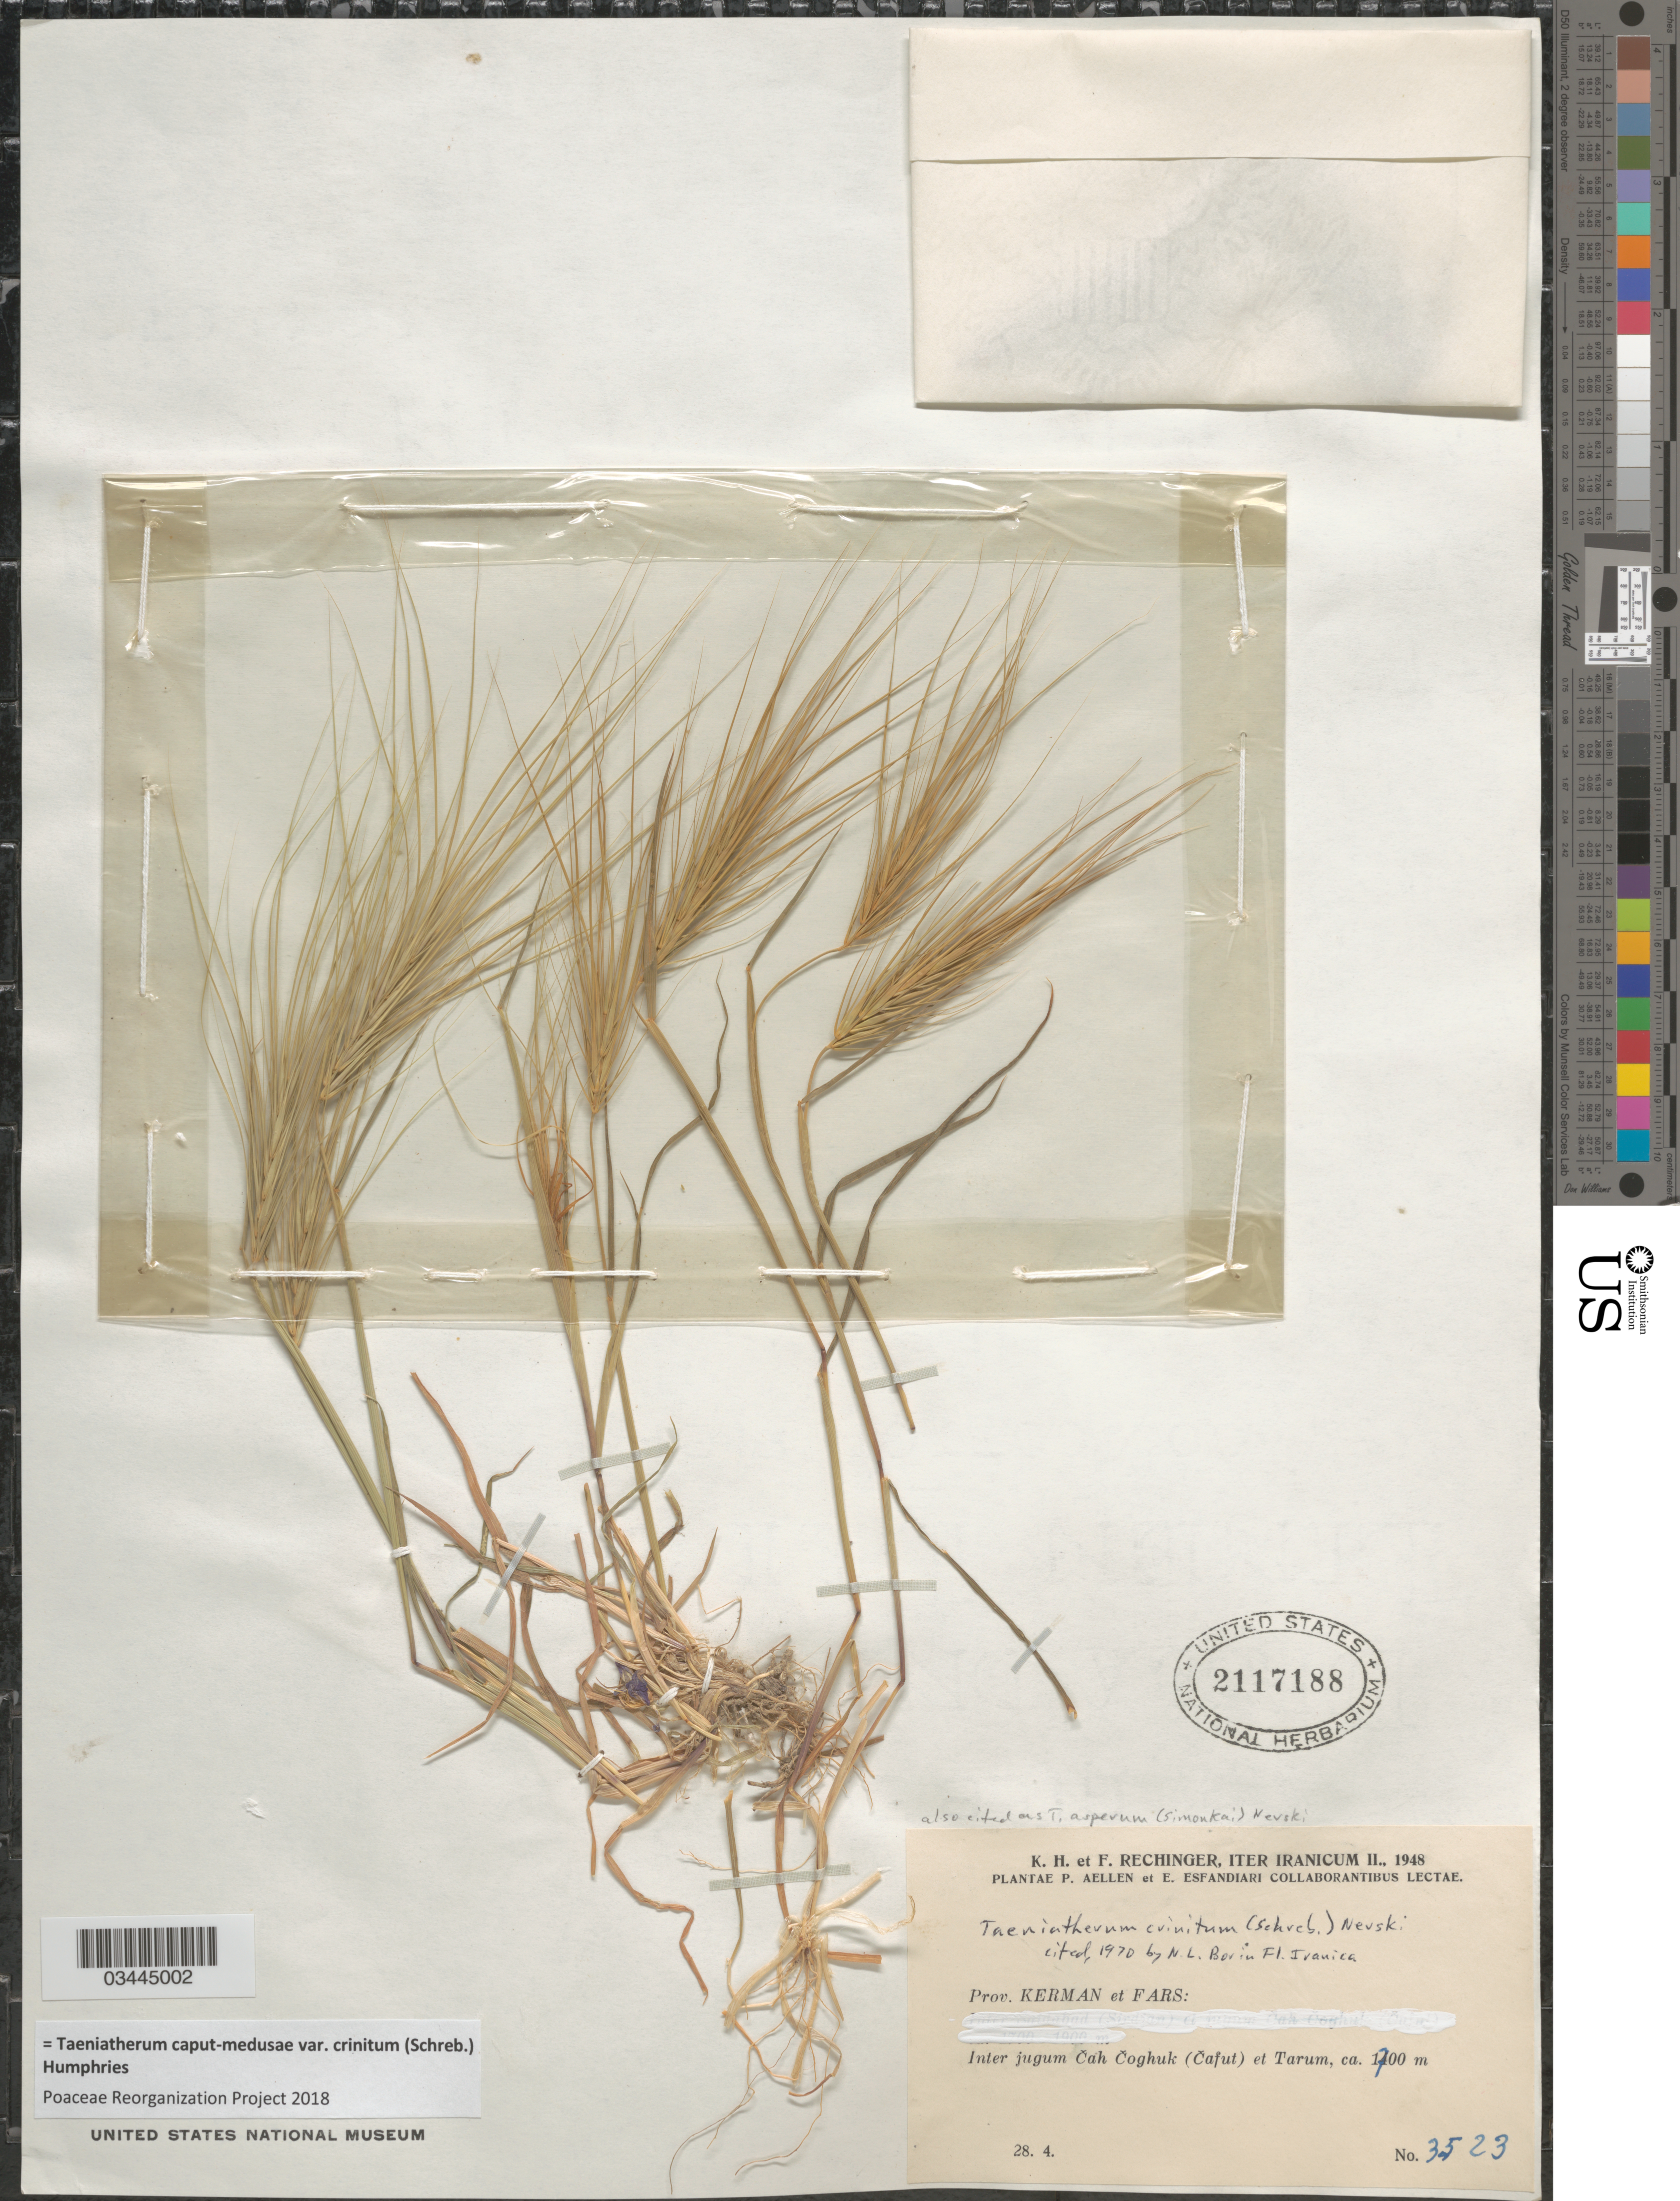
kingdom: Plantae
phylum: Tracheophyta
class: Liliopsida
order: Poales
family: Poaceae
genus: Taeniatherum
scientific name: Taeniatherum caput-medusae var. crinitum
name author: (Schreb.) Humphries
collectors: K. H. Rechinger & F. Rechinger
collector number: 3523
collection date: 1948-04-28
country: Iran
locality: Iter Iranicum II., 1948. Prov. Kerman et Fars: Inter jugum Čah Čoghuk (Čafut) et Tarum.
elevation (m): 1700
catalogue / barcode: US 2117188